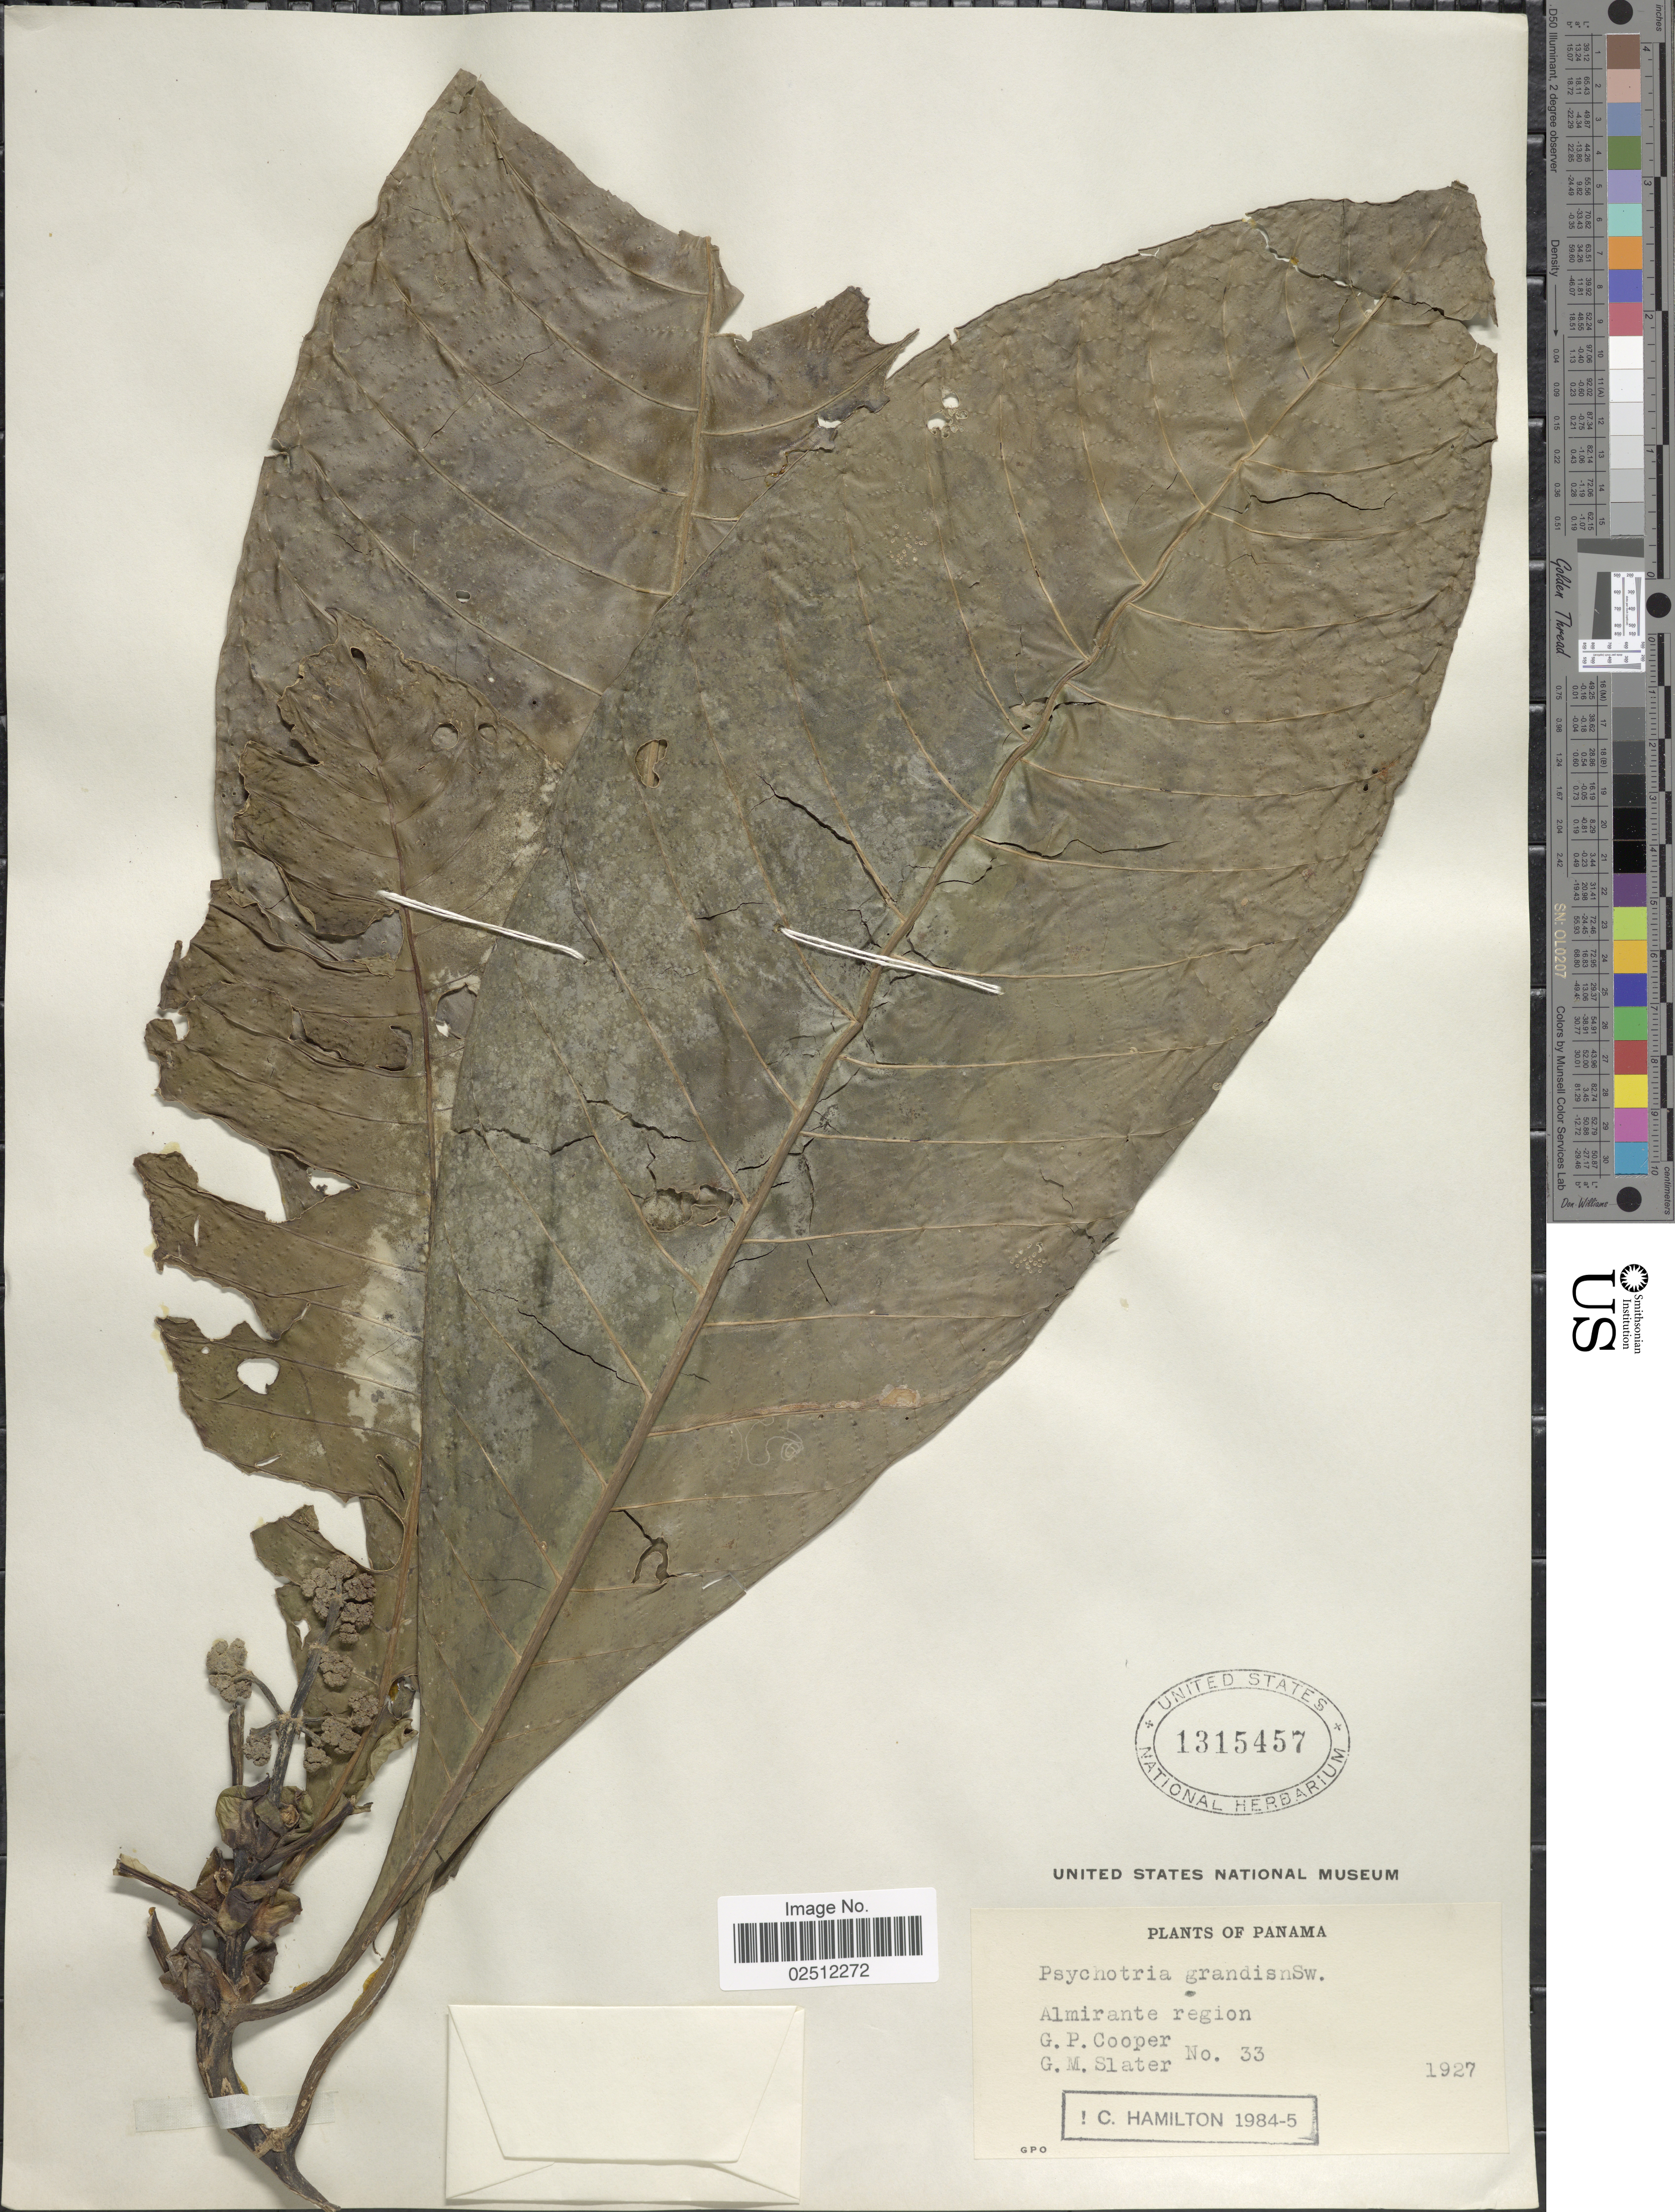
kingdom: Plantae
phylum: Tracheophyta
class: Magnoliopsida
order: Gentianales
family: Rubiaceae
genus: Psychotria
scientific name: Psychotria grandis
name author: Sw.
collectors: G. Cooper & G. Slater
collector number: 33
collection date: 1927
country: Panama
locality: Almirante region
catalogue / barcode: US 1315457